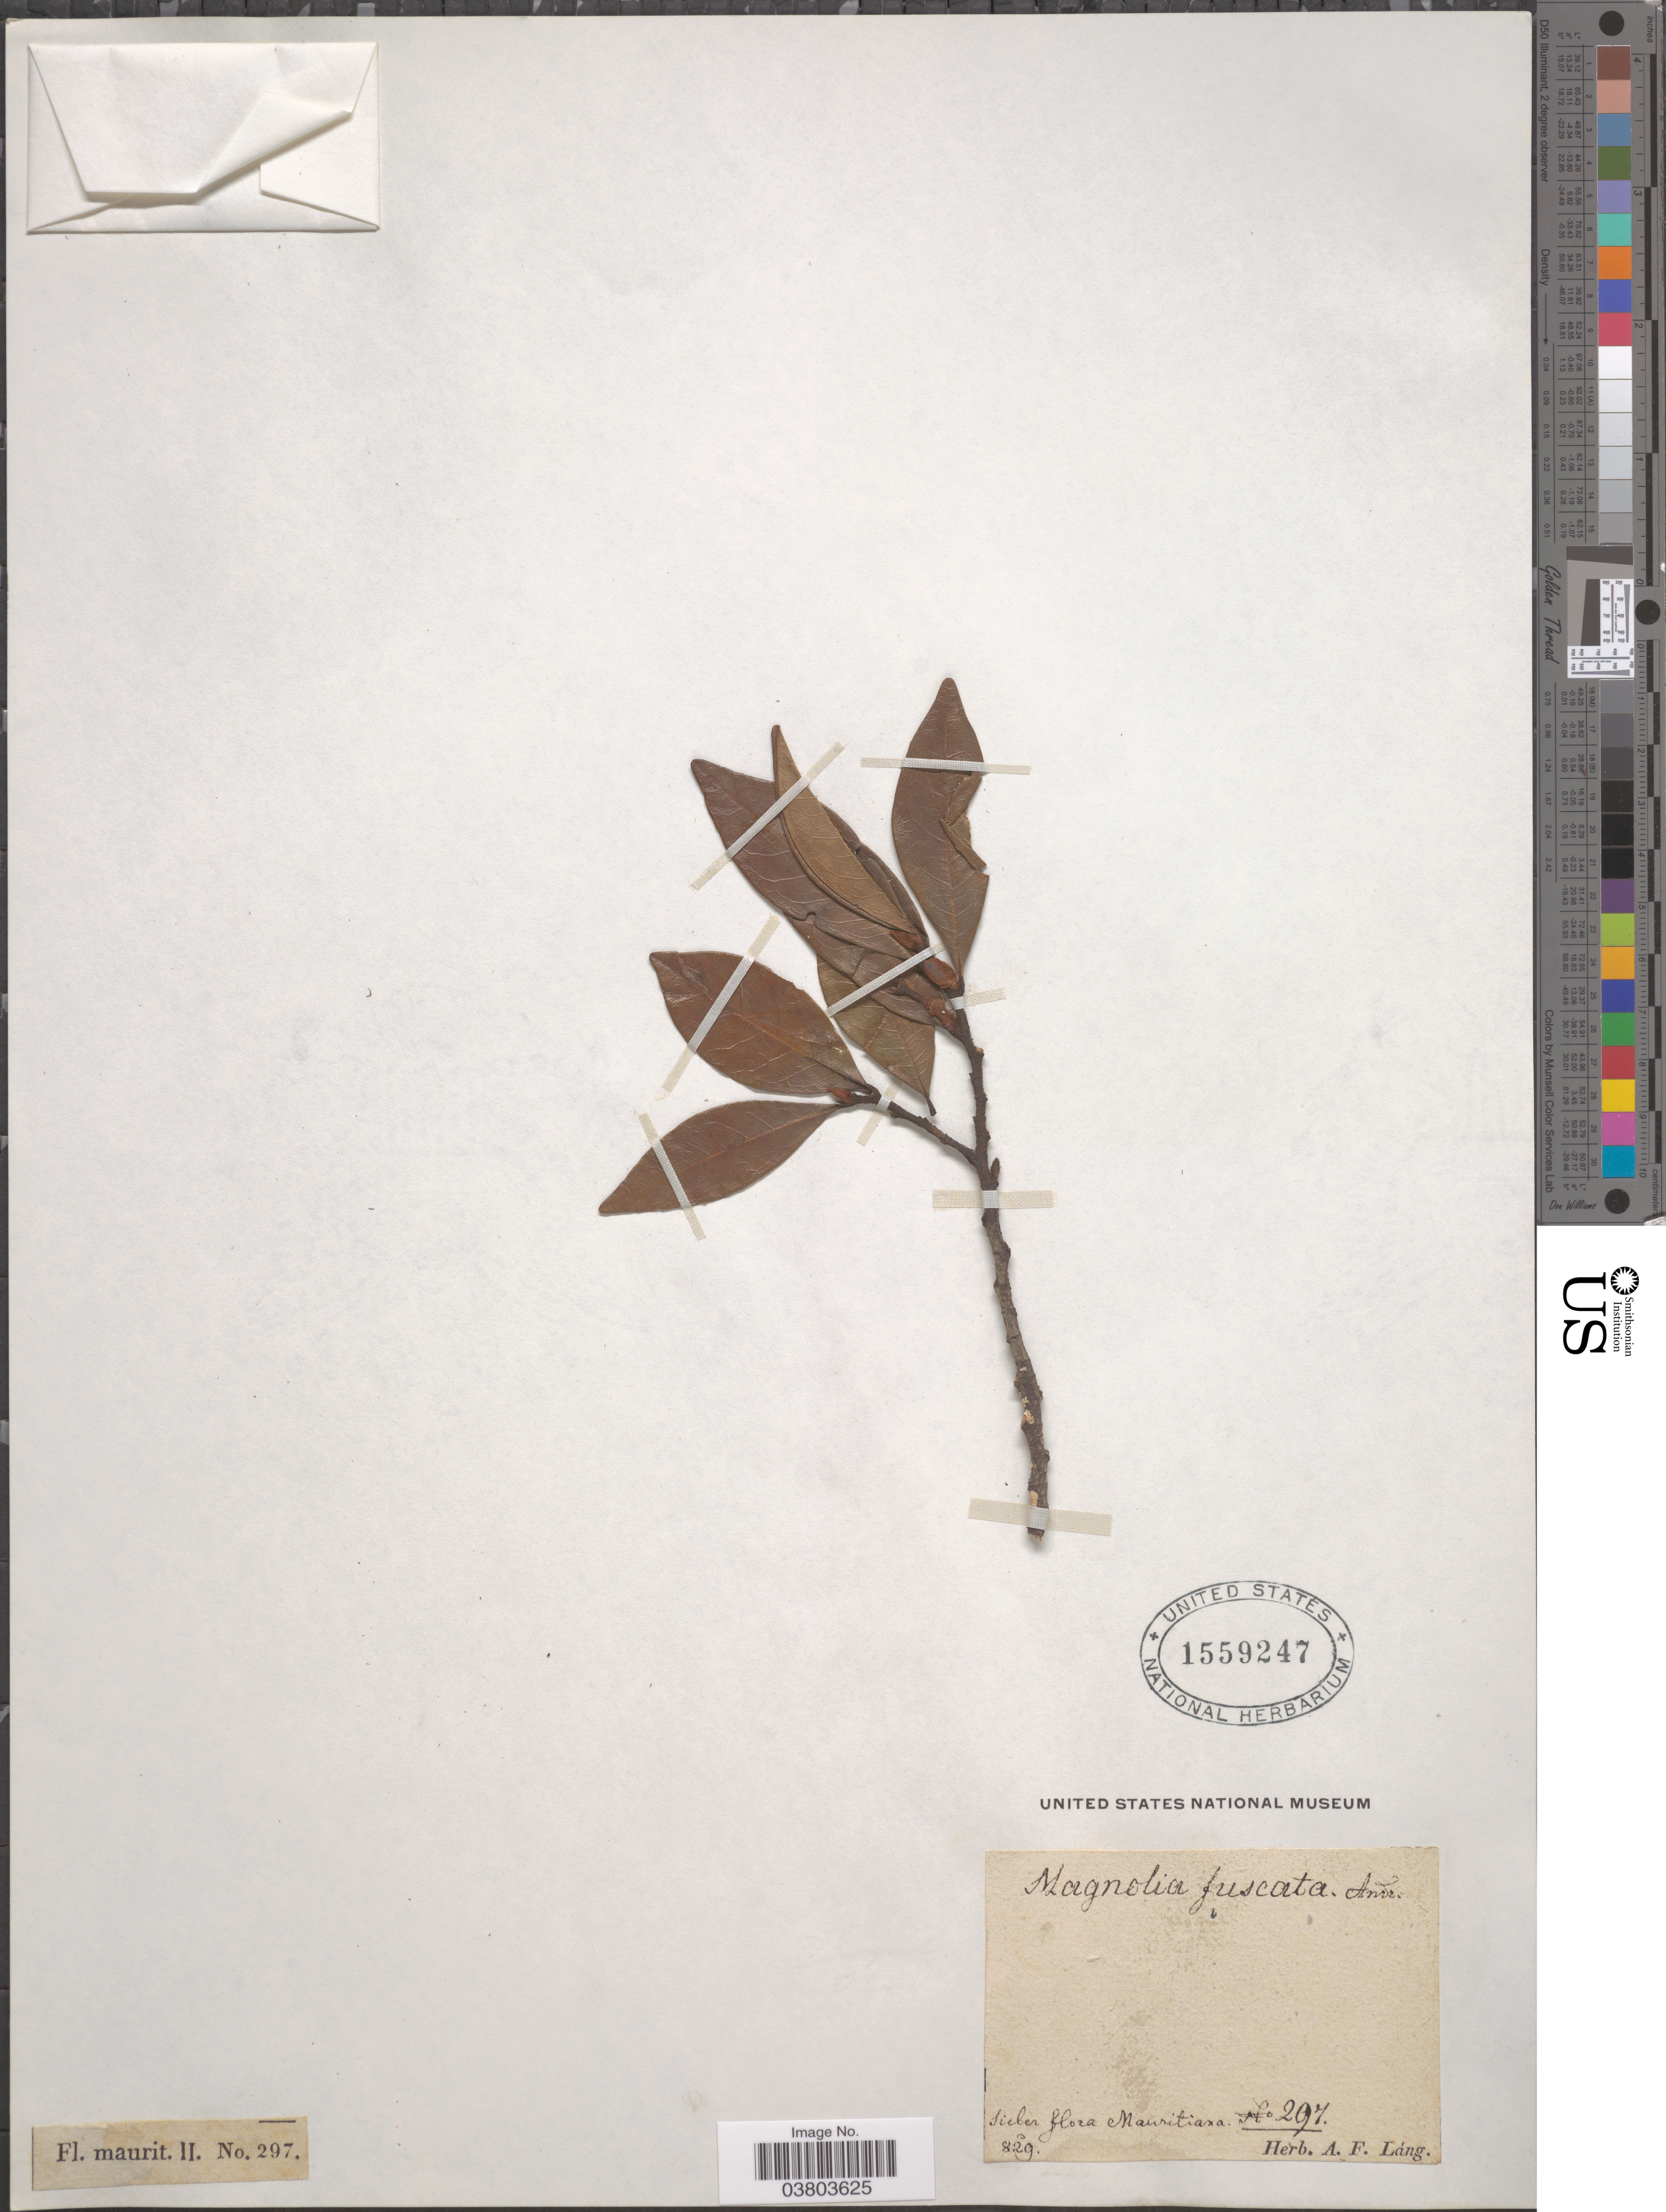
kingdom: Plantae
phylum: Tracheophyta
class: Magnoliopsida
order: Magnoliales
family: Magnoliaceae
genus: Magnolia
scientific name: Magnolia fuscata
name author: Andrews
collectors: -- Sieber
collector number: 297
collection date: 1829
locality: Mauritiana.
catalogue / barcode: US 1559247